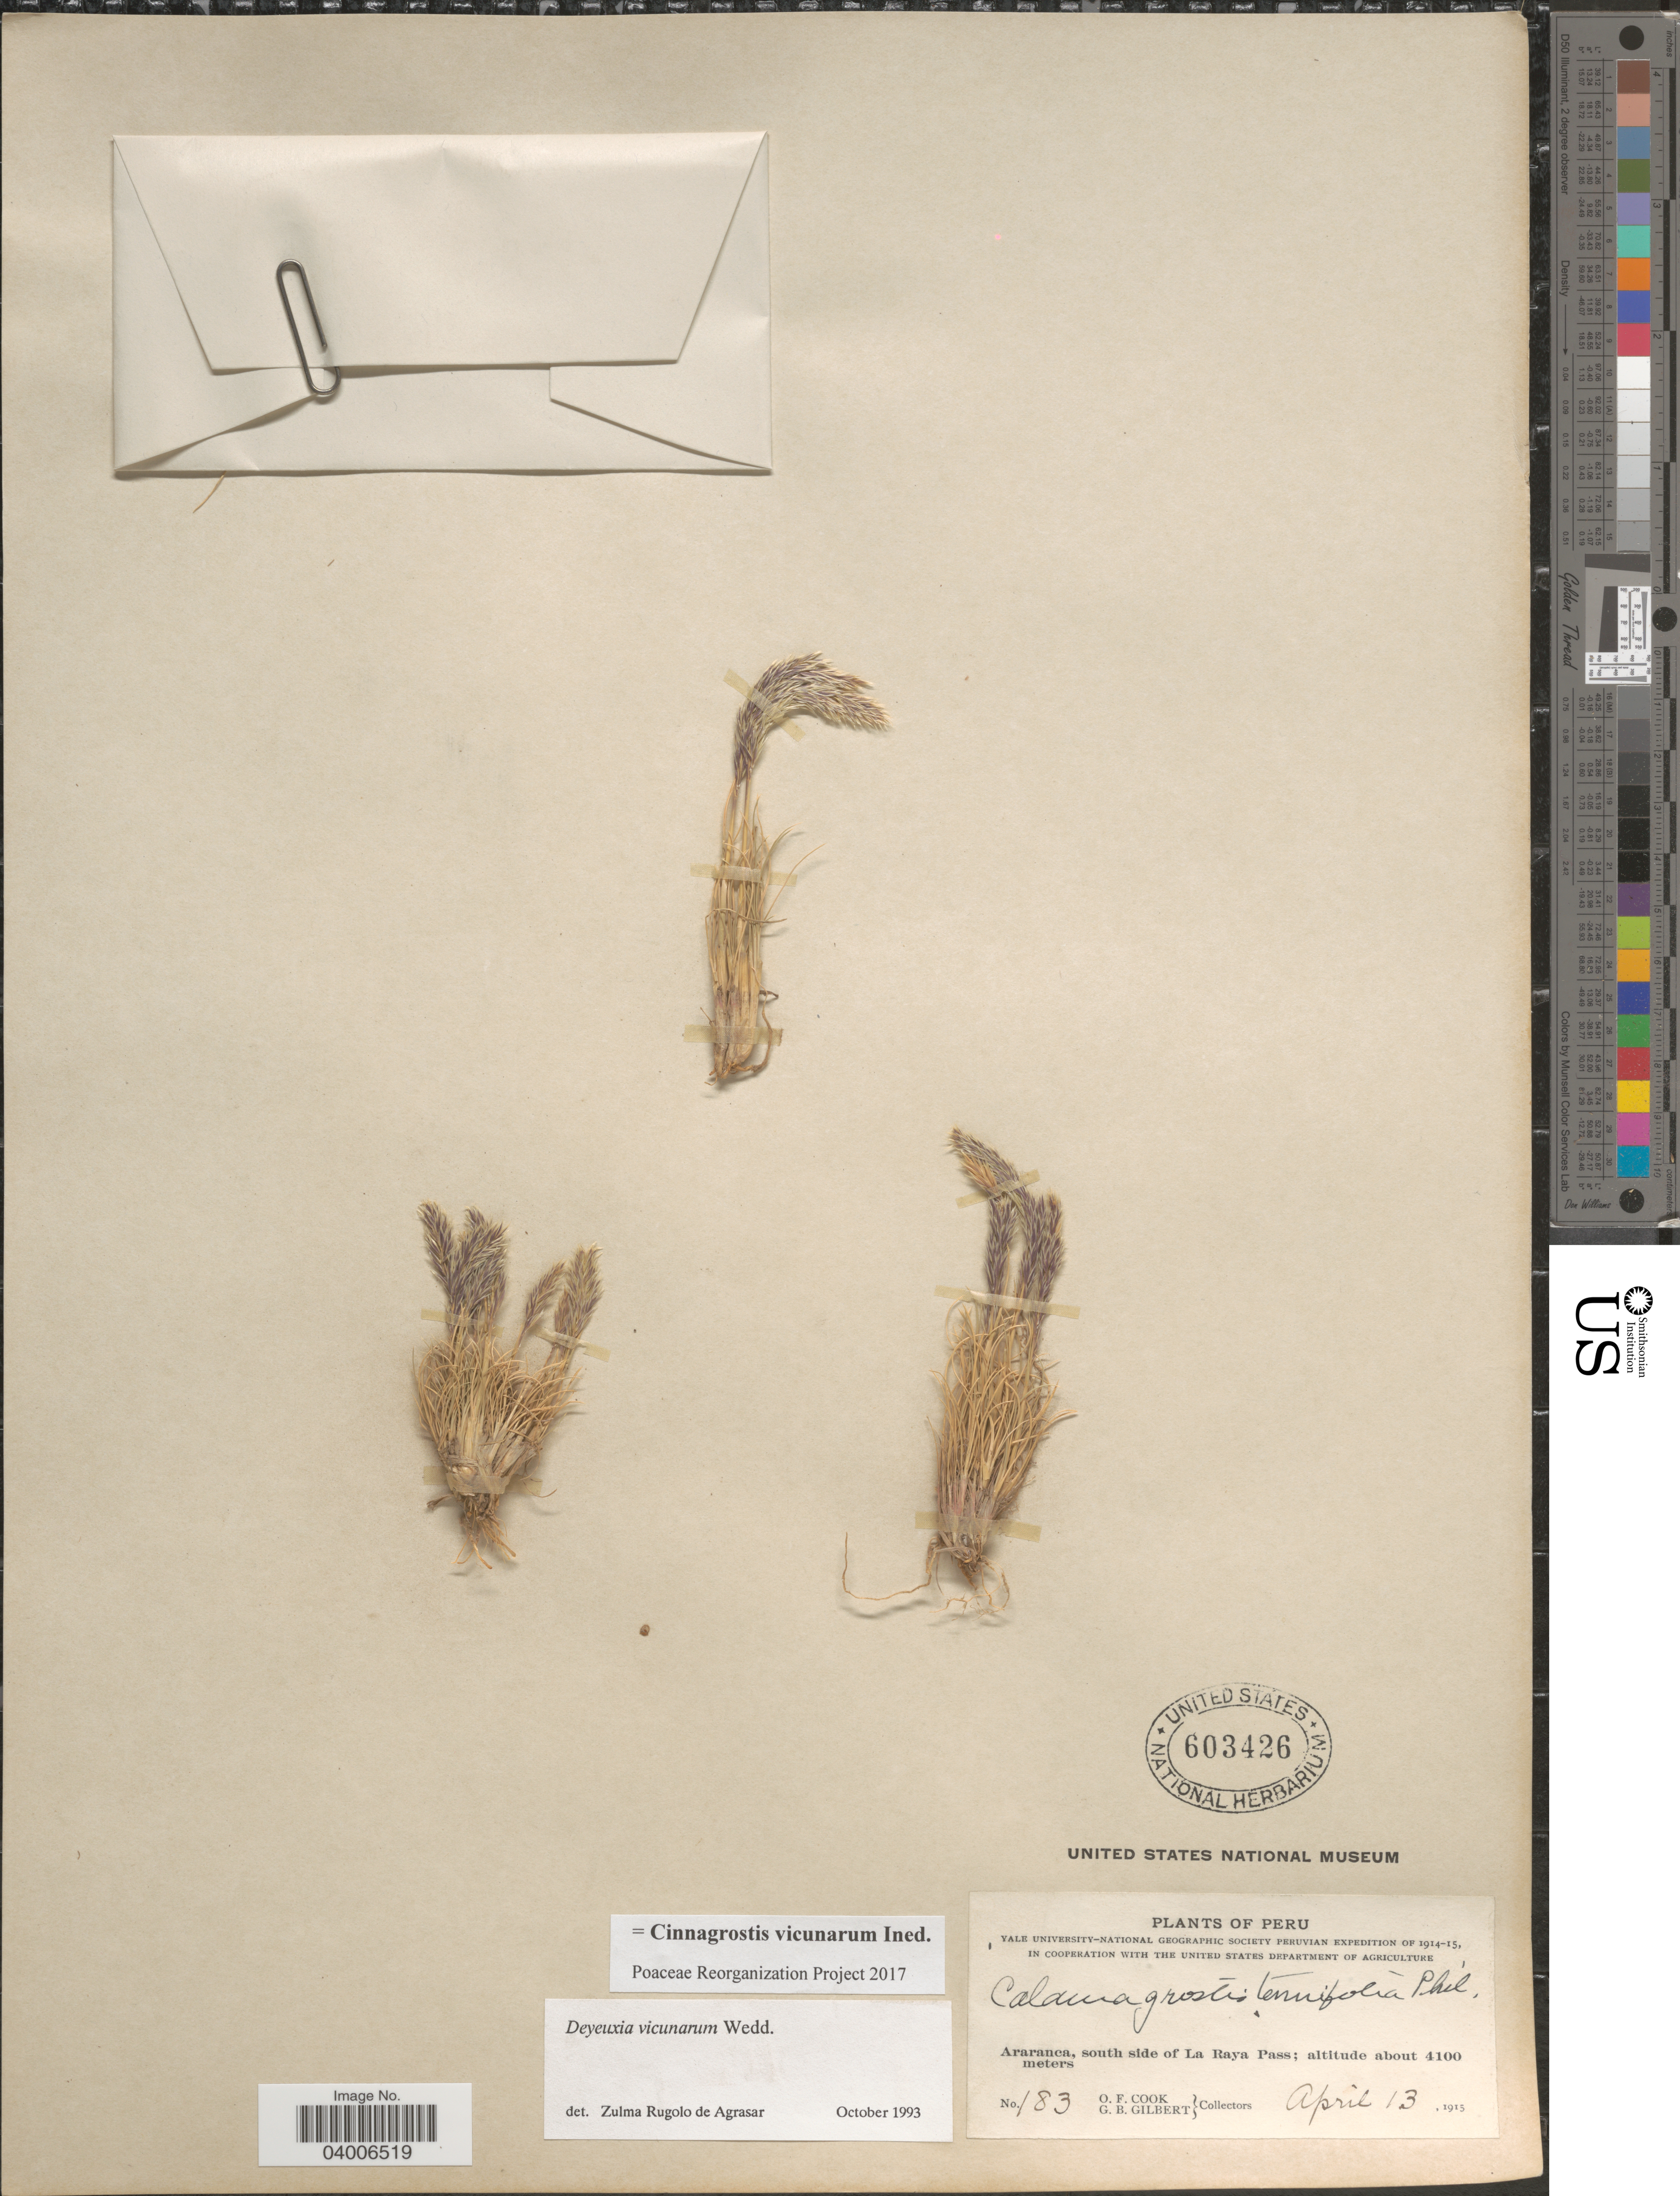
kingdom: Plantae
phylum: Tracheophyta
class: Liliopsida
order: Poales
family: Poaceae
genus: Cinnagrostis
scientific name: Cinnagrostis vicunarum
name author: (Wedd.) P.M. Peterson et al.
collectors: O. F. Cook & G. B. Gilbert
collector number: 183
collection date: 1915-04-13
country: Peru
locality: Araranca, south side of La Raya Pass.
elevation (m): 4100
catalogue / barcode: US 603426